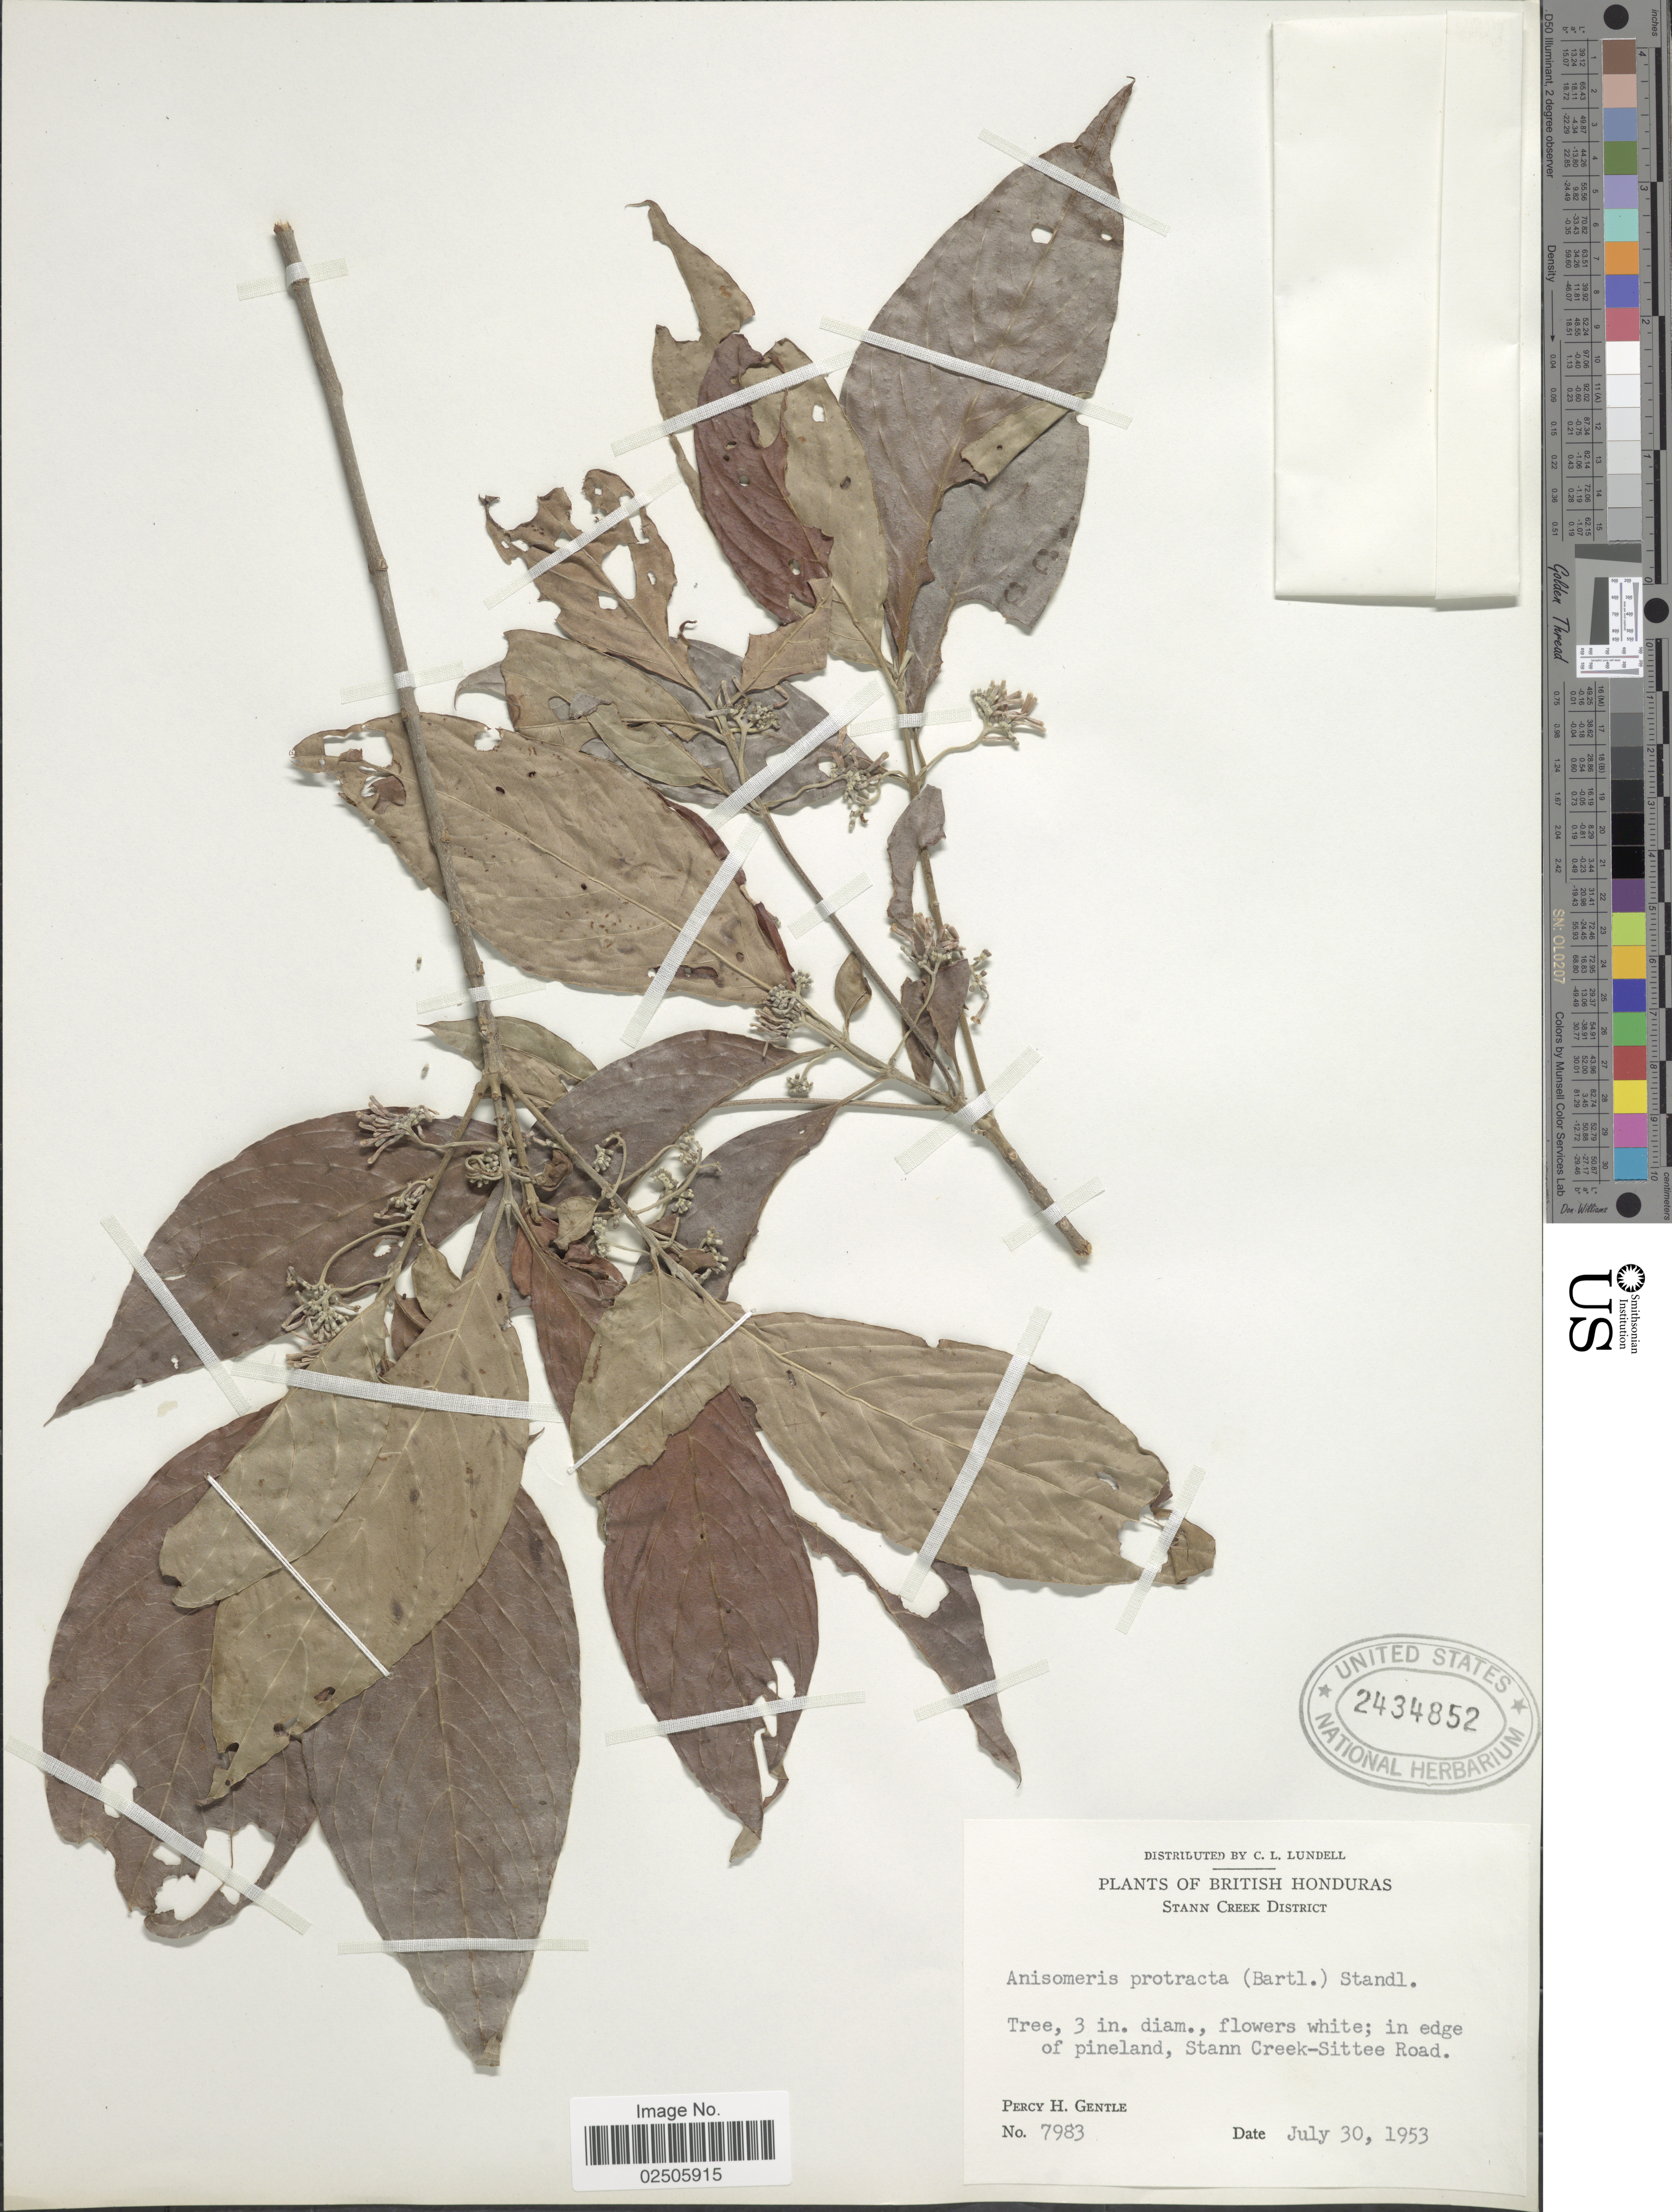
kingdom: Plantae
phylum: Tracheophyta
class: Magnoliopsida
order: Gentianales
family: Rubiaceae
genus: Chomelia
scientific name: Chomelia protracta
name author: (Bartl. ex DC.) Standl.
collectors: P. H. Gentle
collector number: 7983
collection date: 1953-07-30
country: Belize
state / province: Stann Creek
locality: British Honduras, in edge of pineland, Stann Creek-Sittee Road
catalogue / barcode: US 2434852